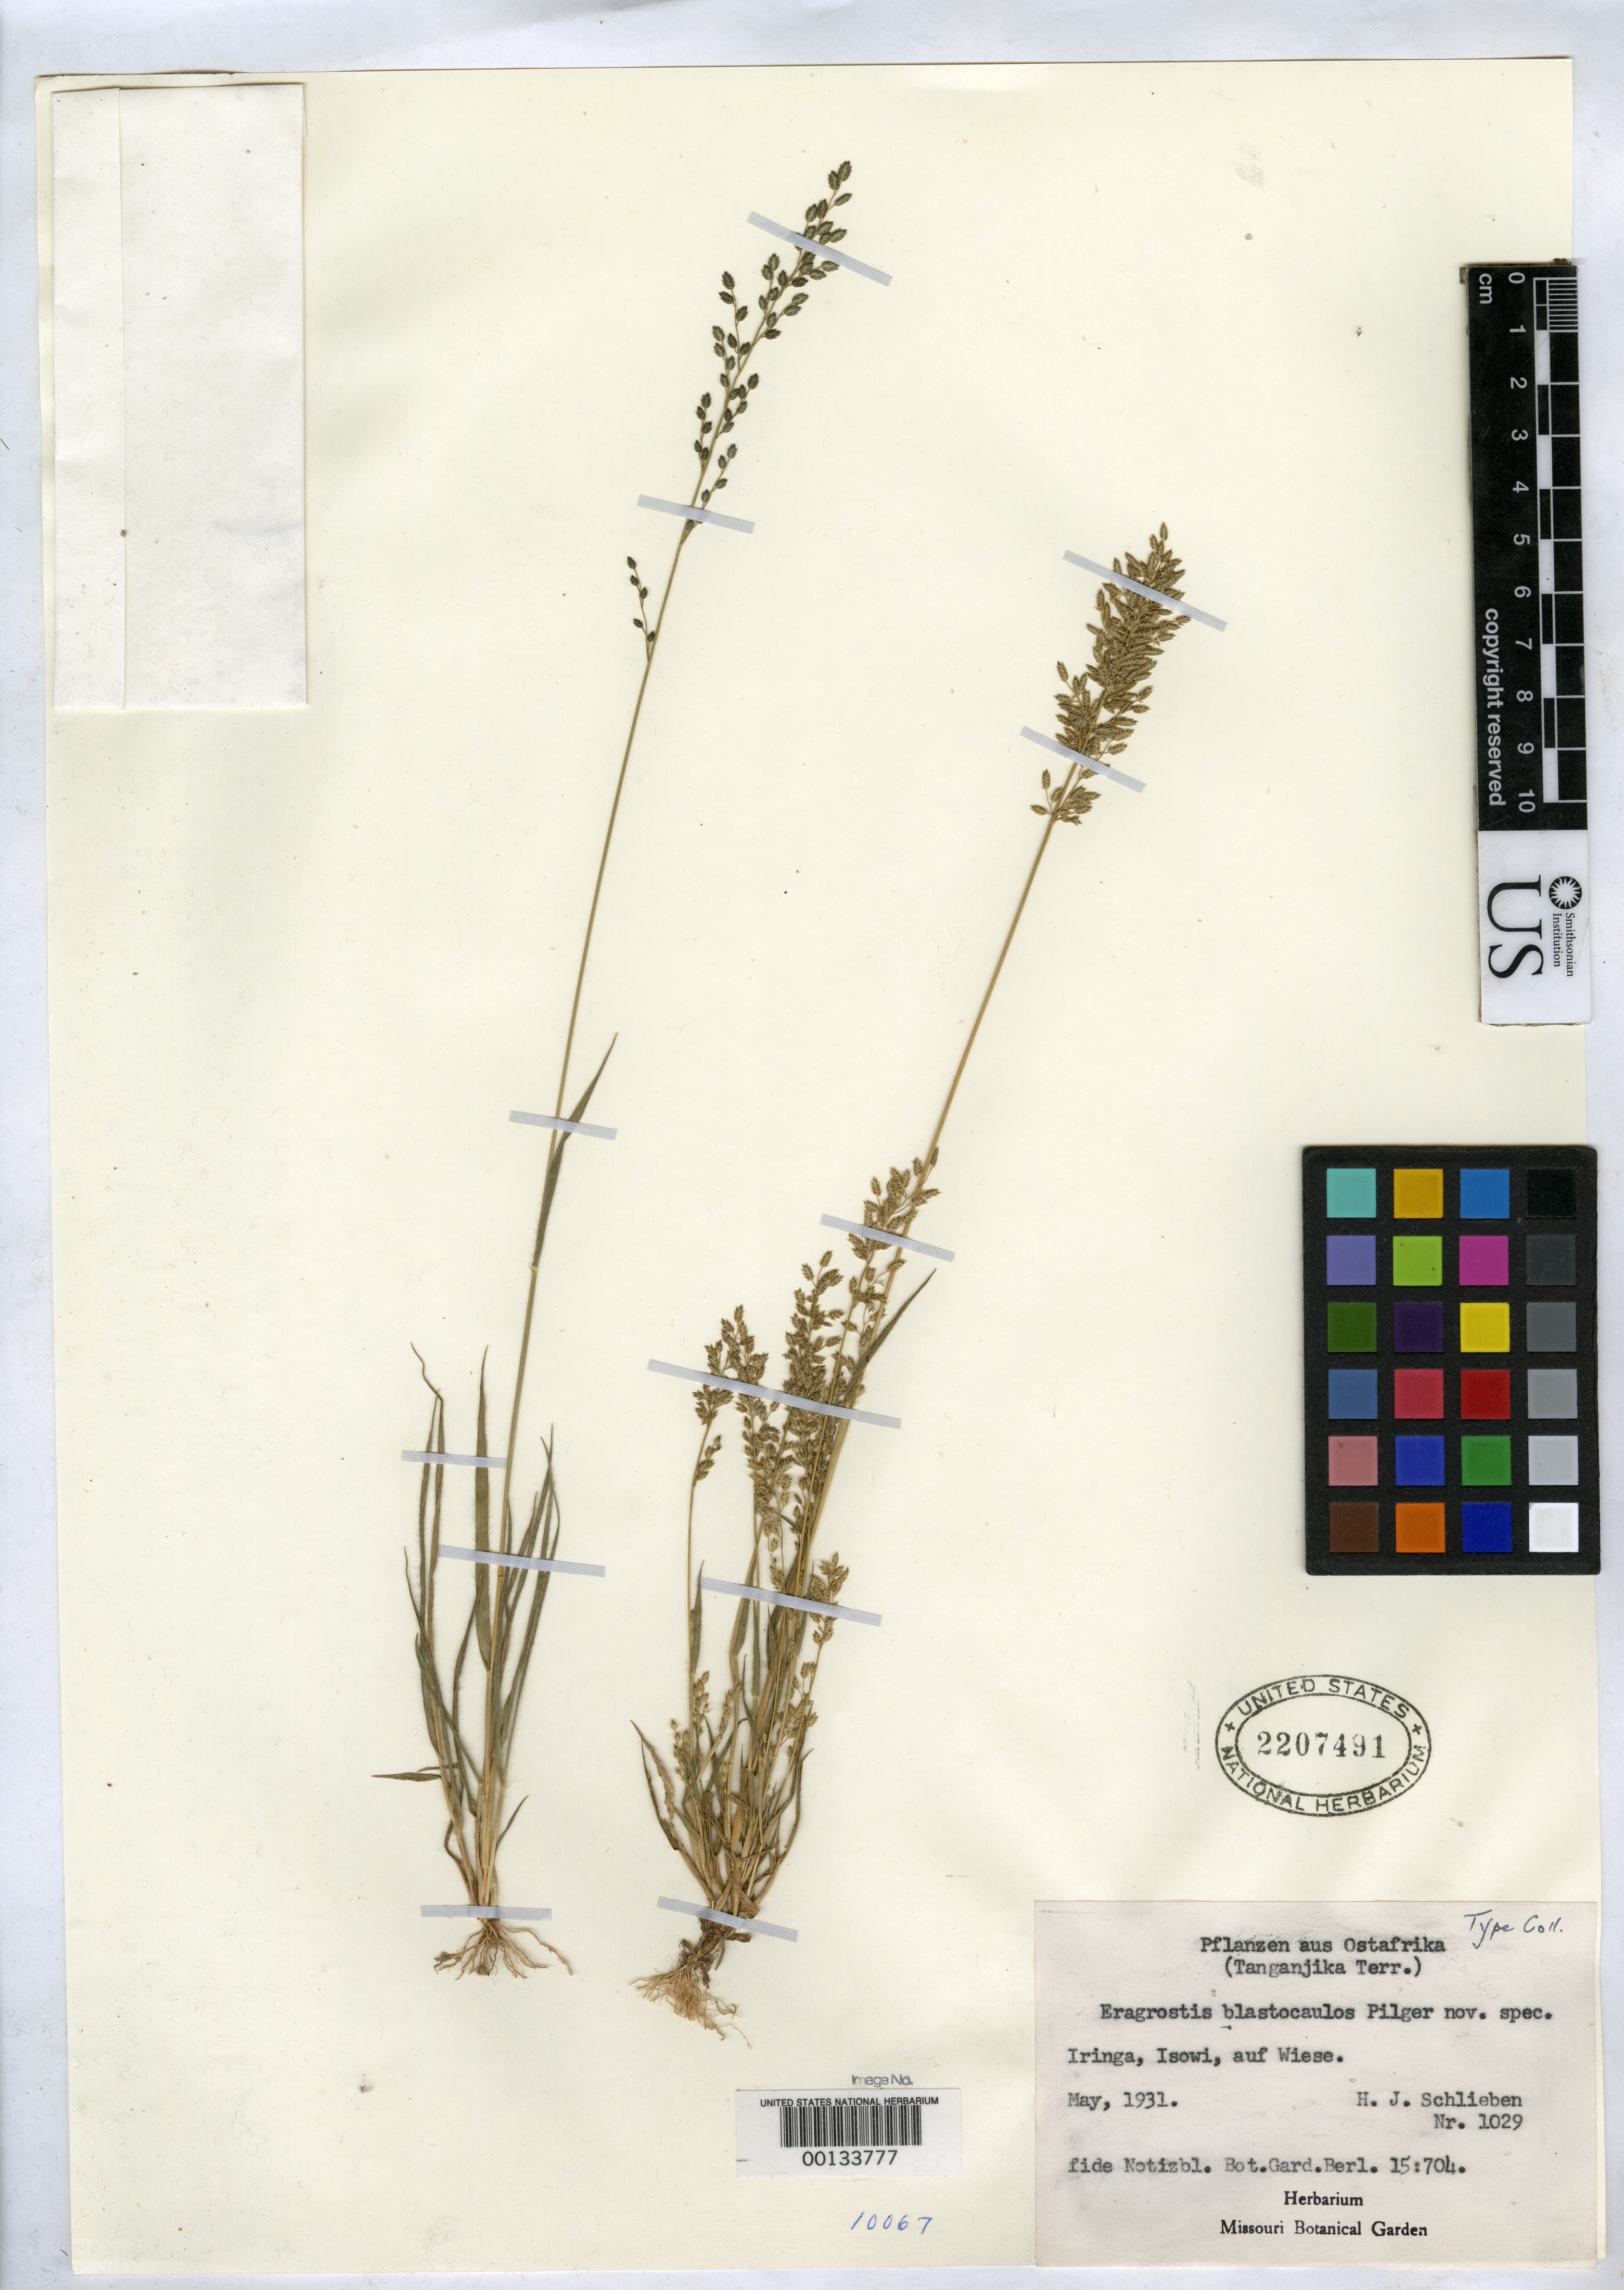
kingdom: Plantae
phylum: Tracheophyta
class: Liliopsida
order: Poales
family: Poaceae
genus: Eragrostis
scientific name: Eragrostis blastocaules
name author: Pilg.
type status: Isotype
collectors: H. J. Schlieben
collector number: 1029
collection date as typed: May 1931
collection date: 1931-05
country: Tanzania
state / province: Iringa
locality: Isowi, auf Wiese.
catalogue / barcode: US 2207491